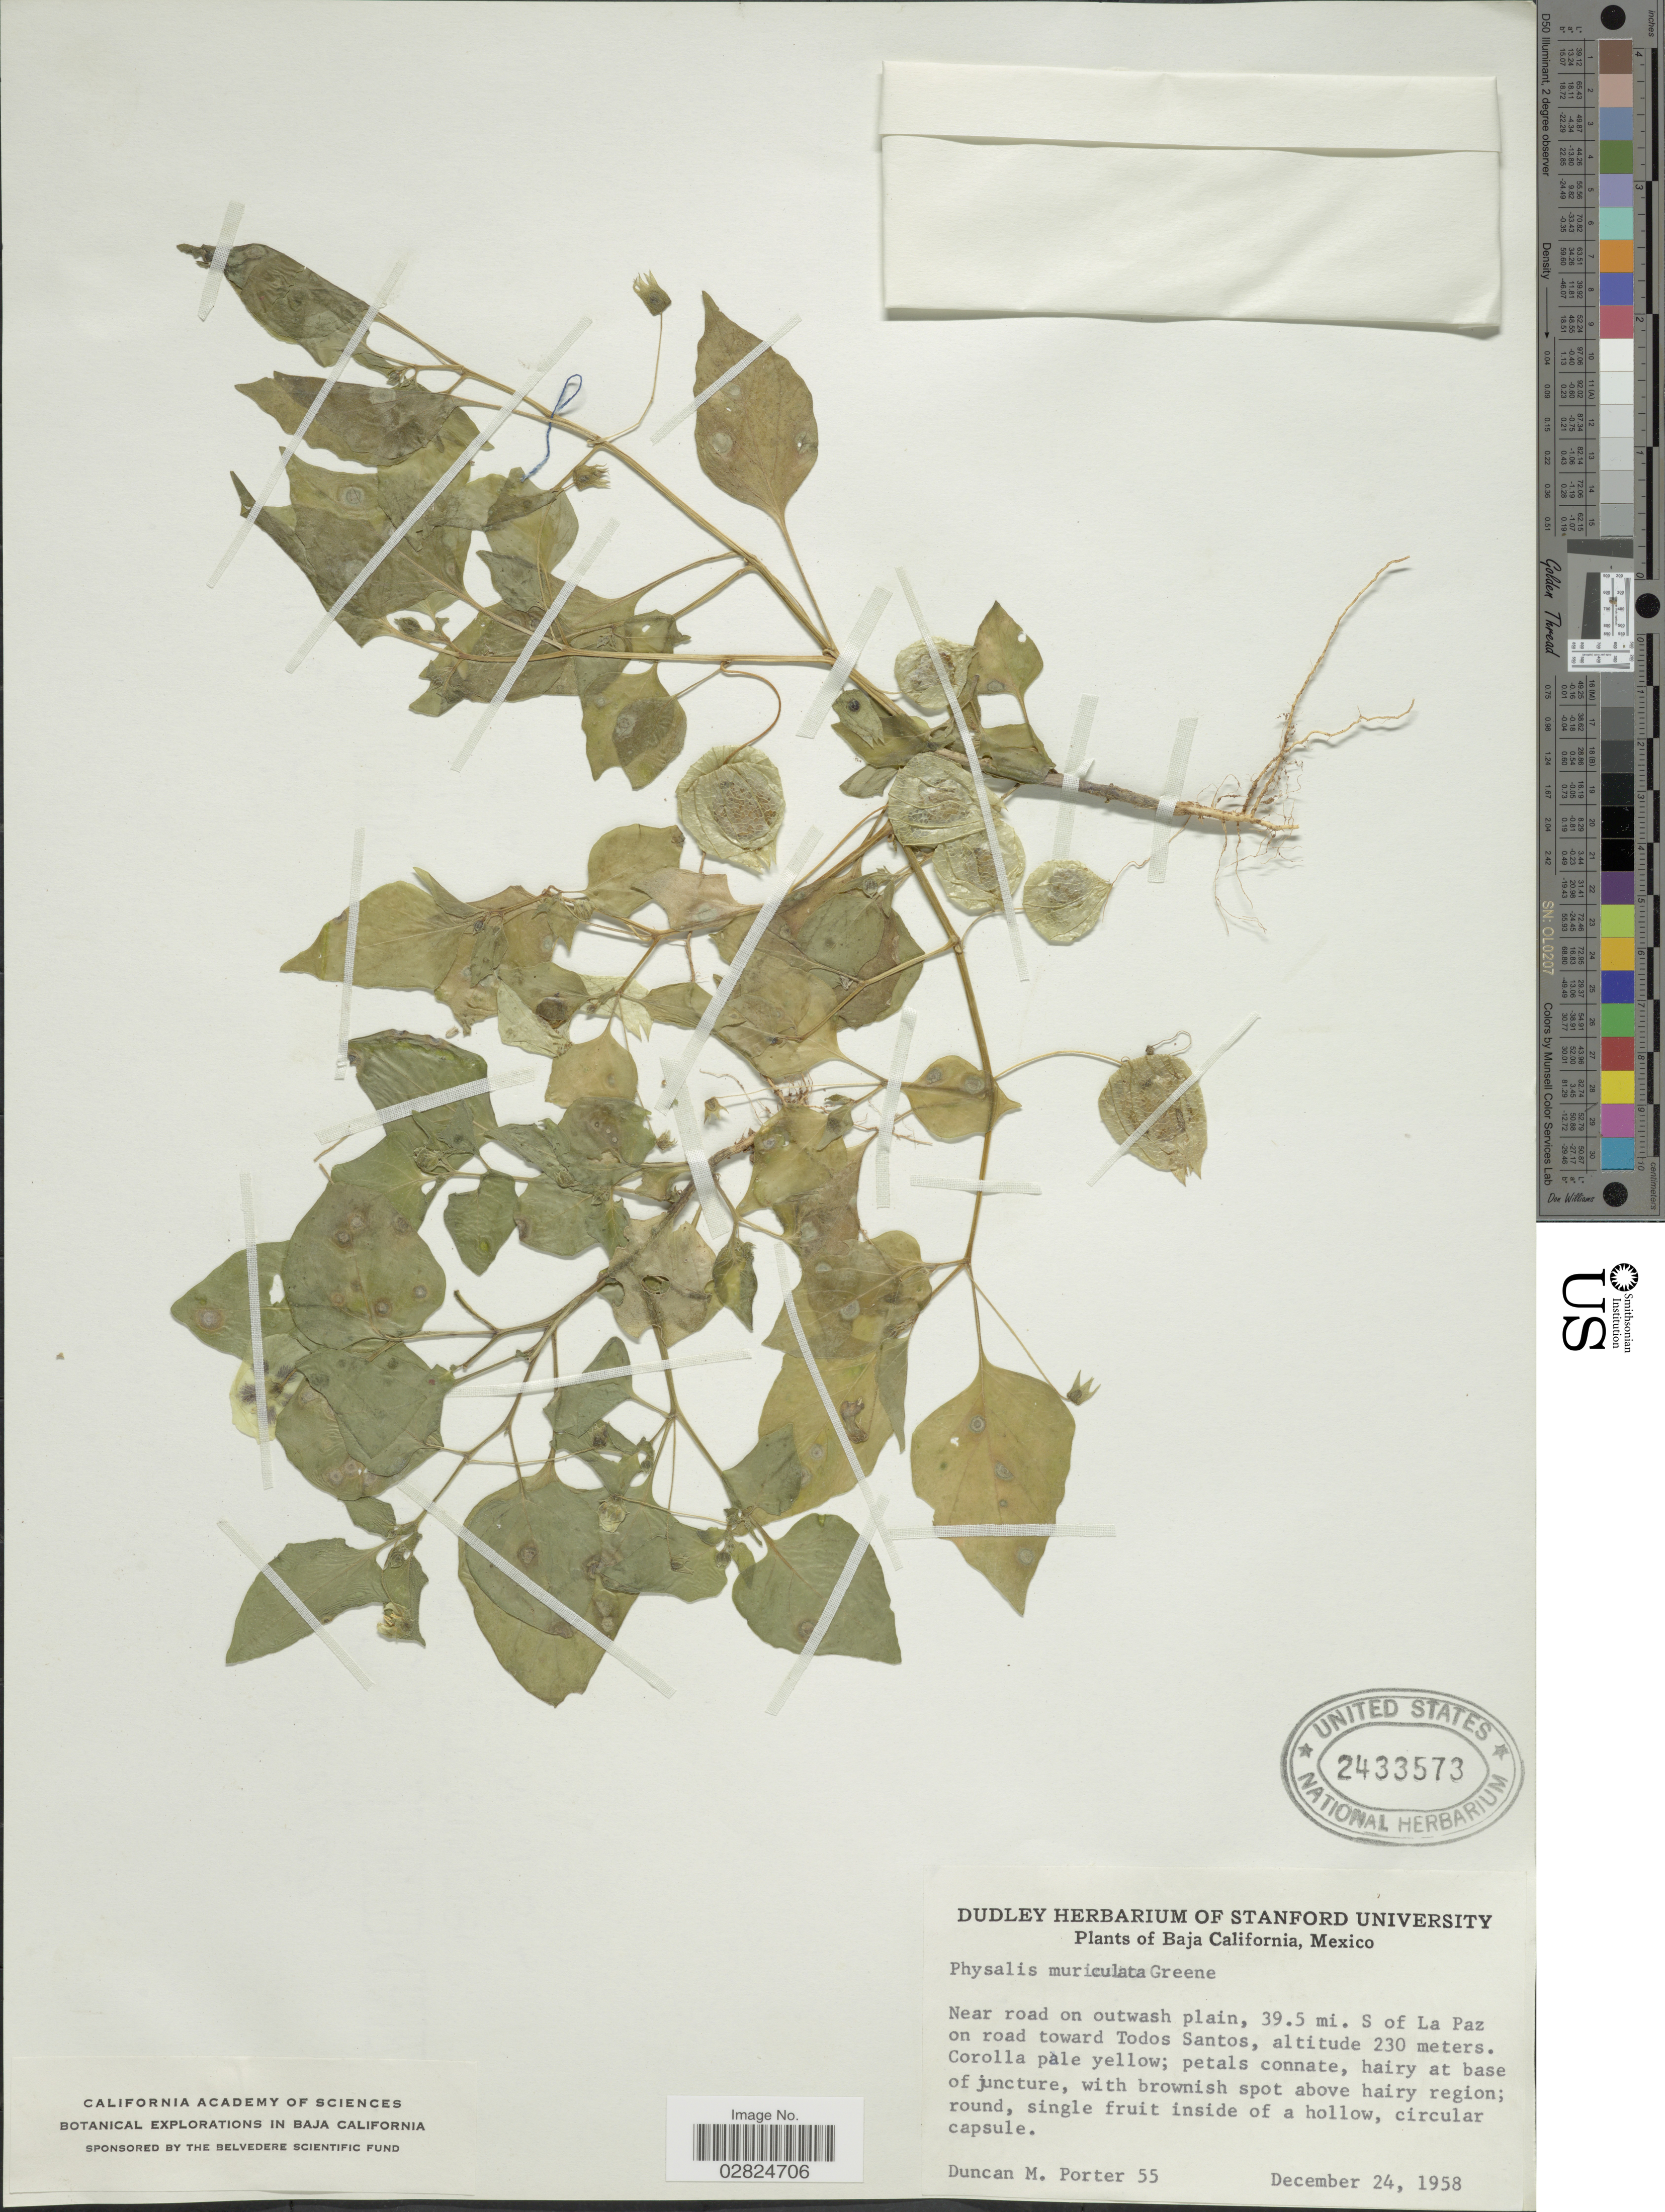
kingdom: Plantae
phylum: Tracheophyta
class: Magnoliopsida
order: Solanales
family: Solanaceae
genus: Physalis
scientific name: Physalis crassifolia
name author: Benth.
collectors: D. Porter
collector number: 55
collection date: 1958-12-24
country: Mexico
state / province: Baja California Sur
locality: Near road on outwash plain, 39.5 mi. S of La Paz on road toward Todos Santos.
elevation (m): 230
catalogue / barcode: US 2433573